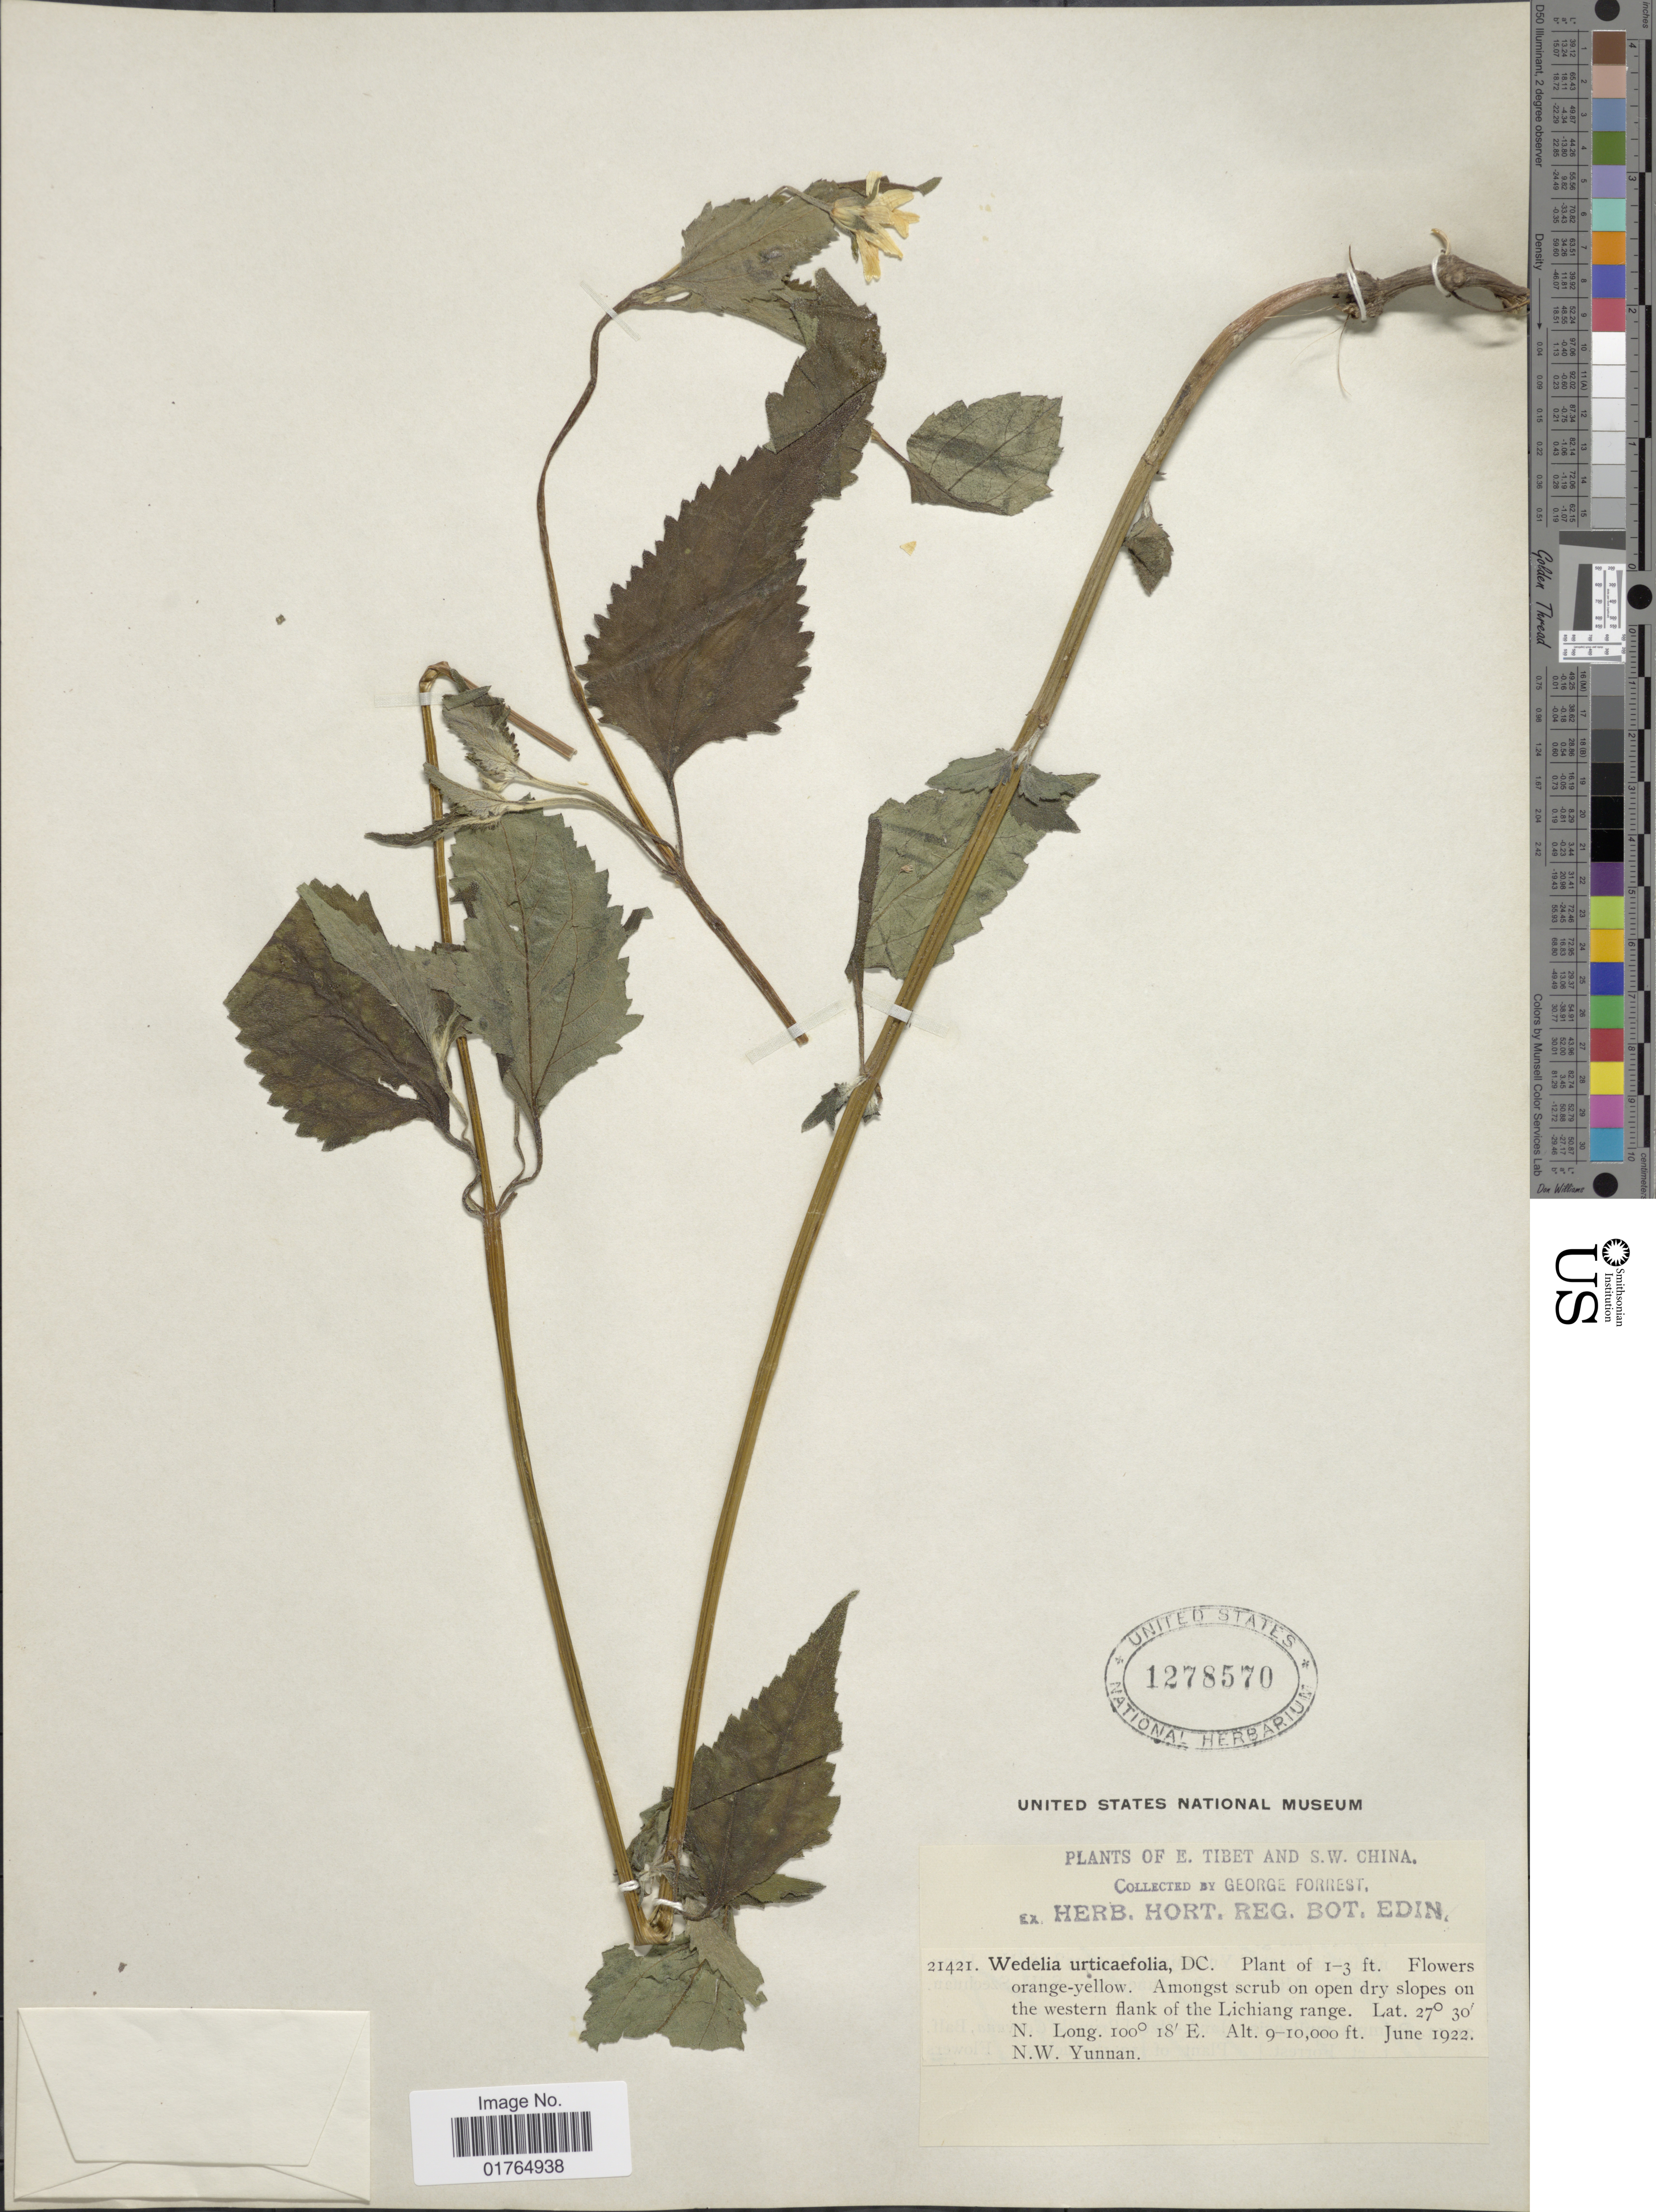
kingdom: Plantae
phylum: Tracheophyta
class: Magnoliopsida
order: Asterales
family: Asteraceae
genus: Wedelia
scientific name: Wedelia urticifolia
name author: DC.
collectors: G. Forrest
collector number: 21421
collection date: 1922-06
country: China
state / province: Yunnan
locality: Western flank of the Lichiang range, N. W. Yunnan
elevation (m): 2743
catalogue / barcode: US 1278570